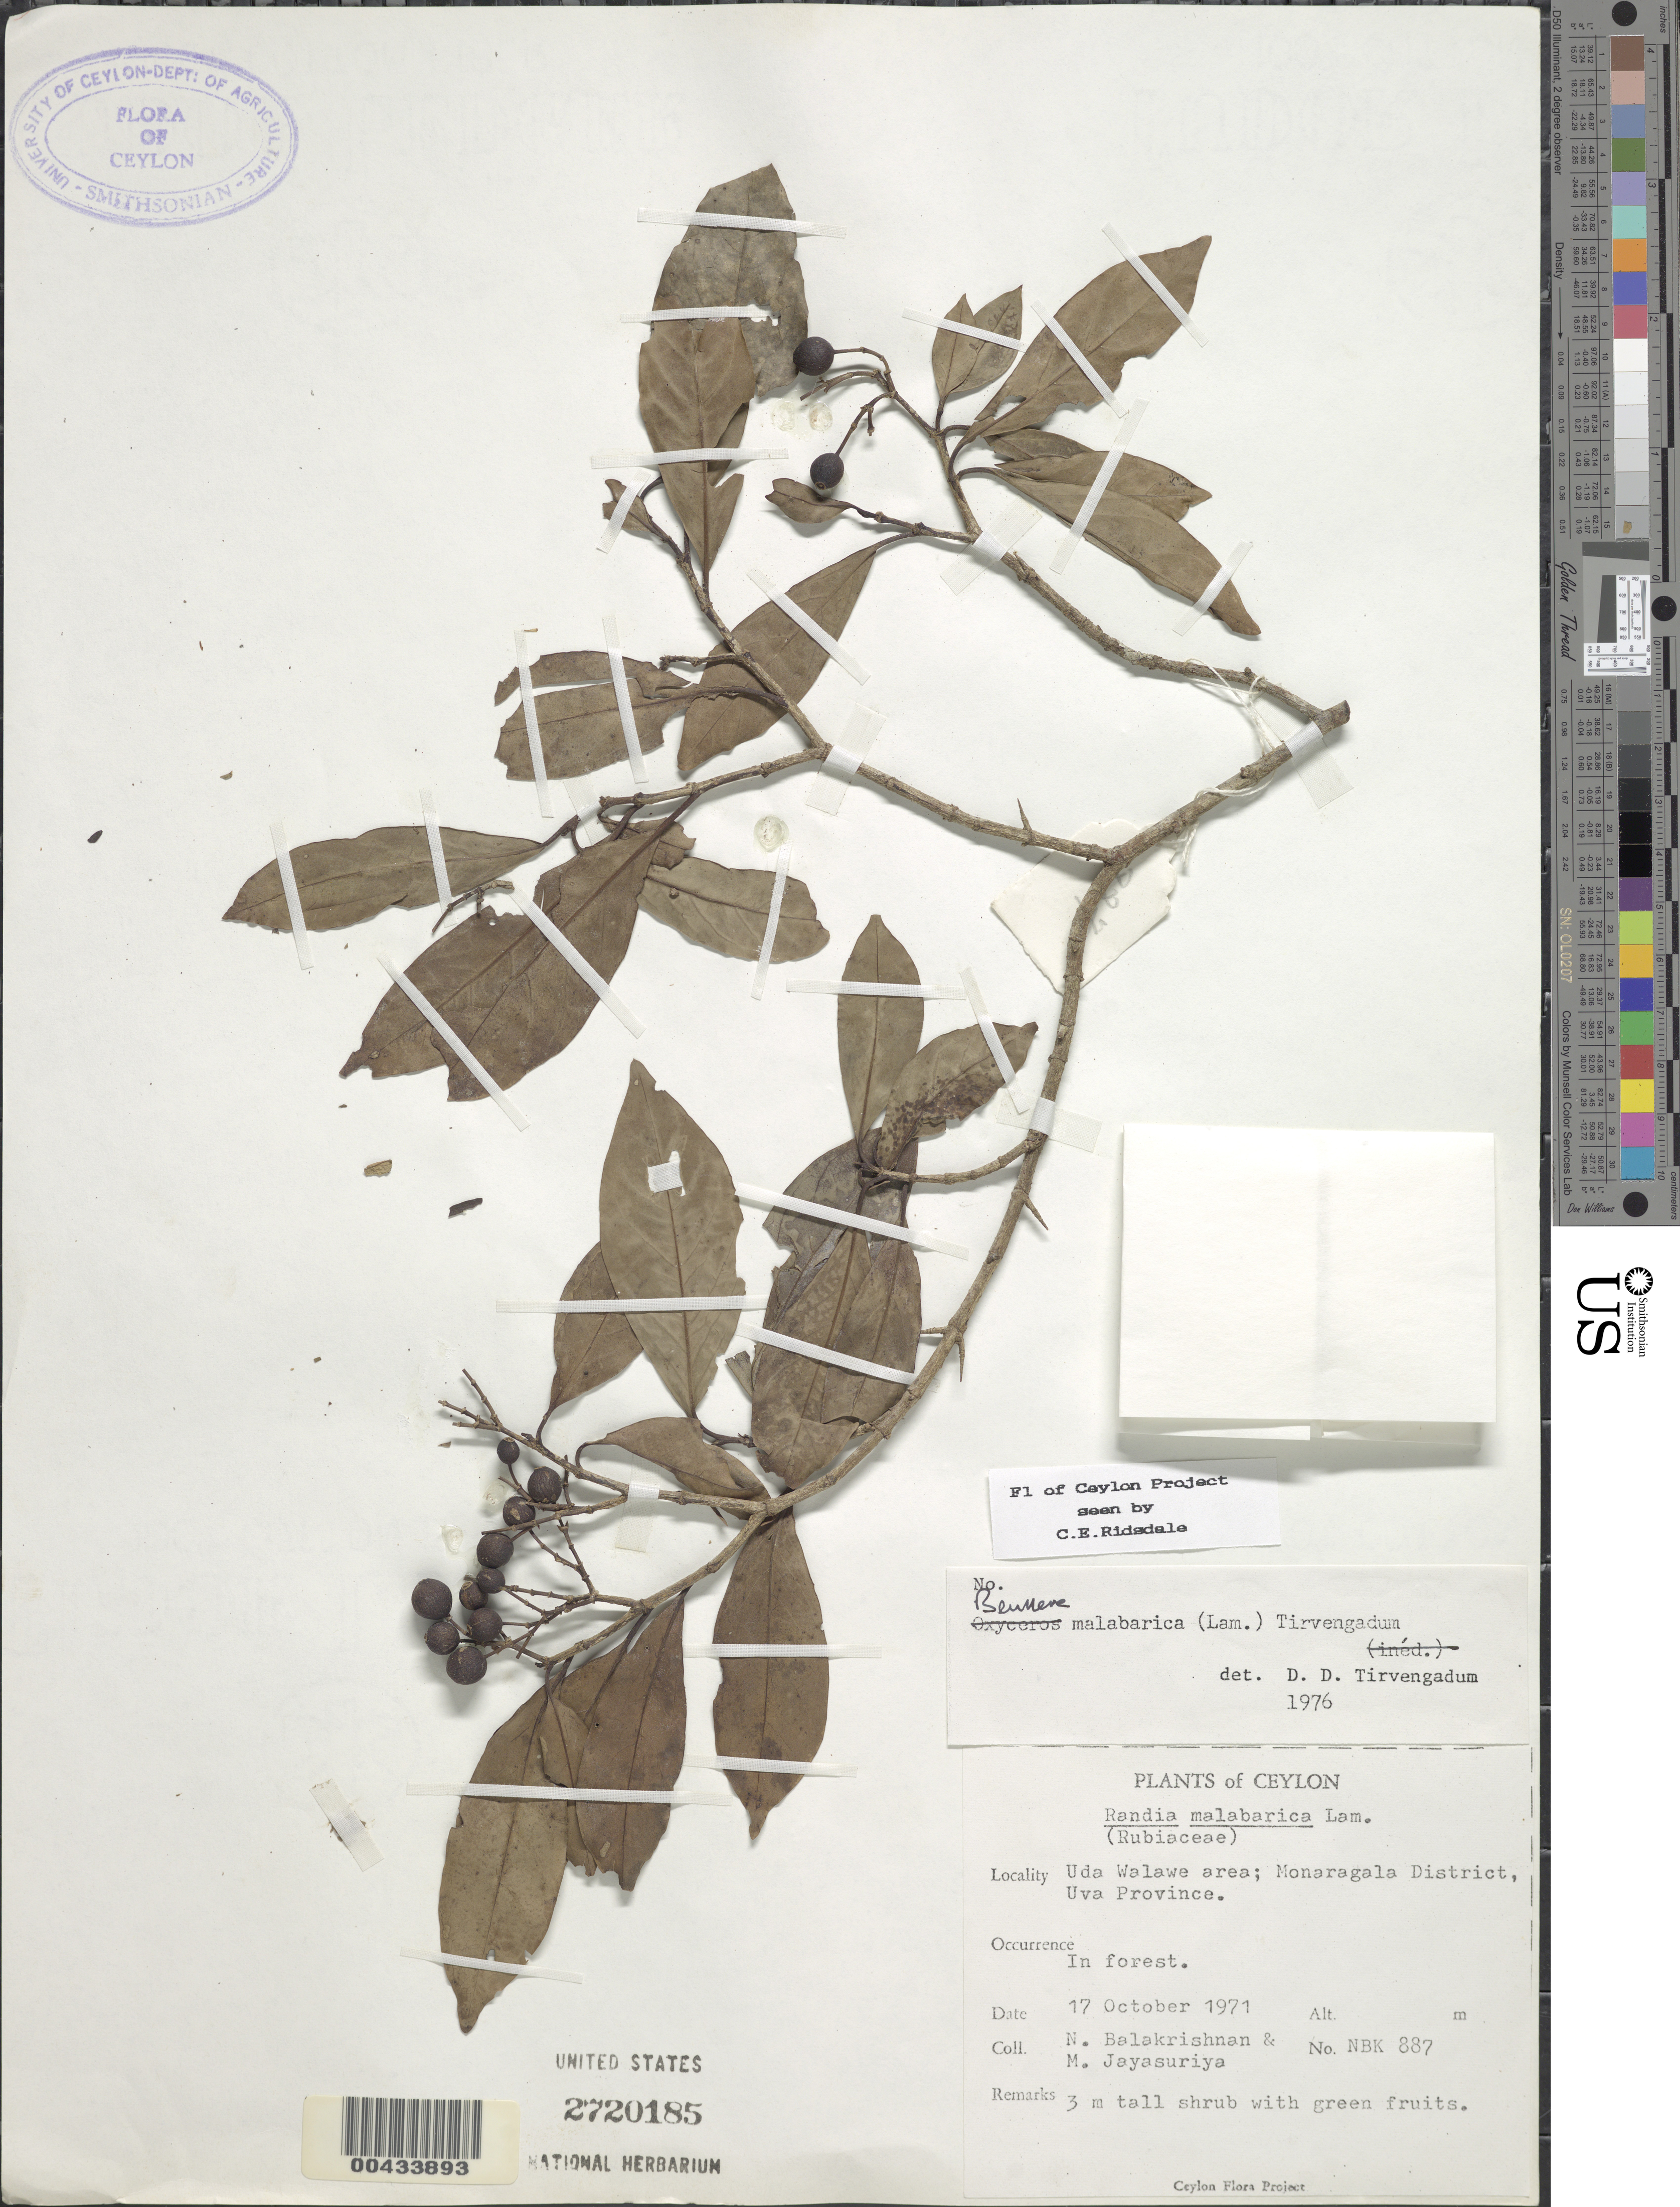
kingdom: Plantae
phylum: Tracheophyta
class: Magnoliopsida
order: Gentianales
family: Rubiaceae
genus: Benkara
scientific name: Benkara malabarica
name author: (Lam.) Tirveng.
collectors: N. Balakrishnan & A. H. Jayasuriya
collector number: NBK 887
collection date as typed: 17 Oct 1971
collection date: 1971-10-17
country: Sri Lanka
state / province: Uva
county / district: Monaragala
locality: Uda Wala area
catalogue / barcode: US 2720185